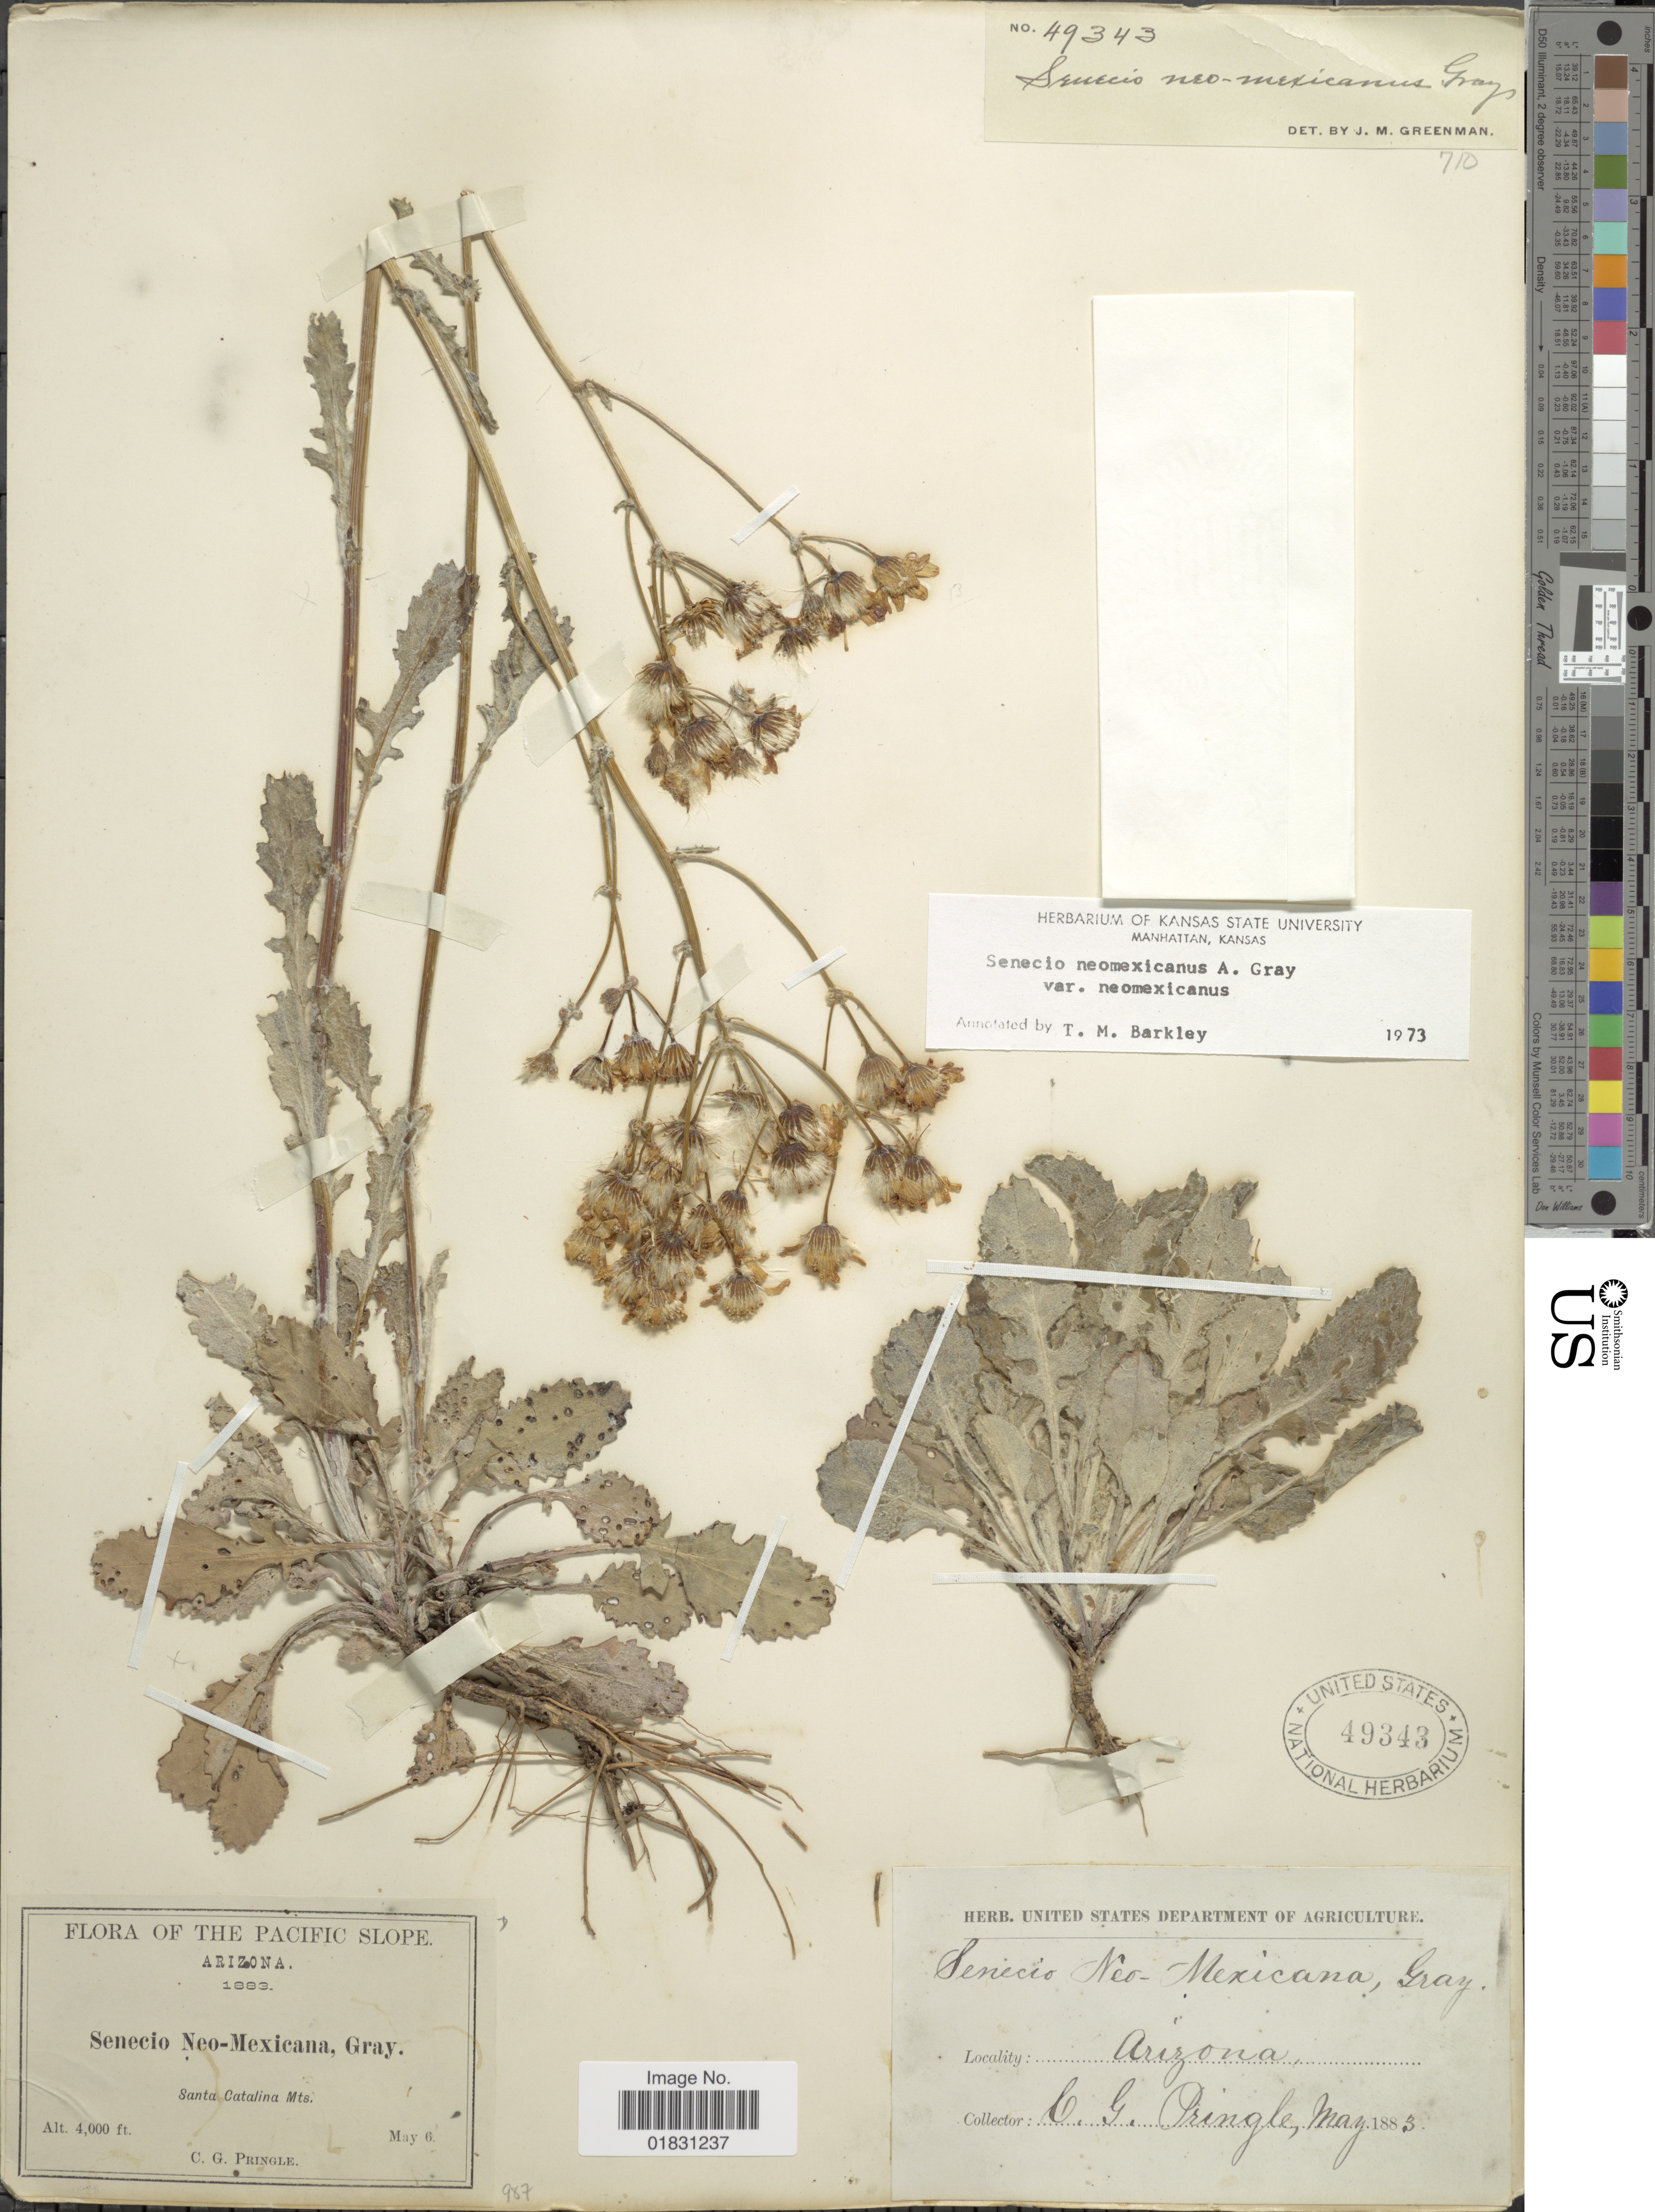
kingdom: Plantae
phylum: Tracheophyta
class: Magnoliopsida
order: Asterales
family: Asteraceae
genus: Packera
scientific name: Packera neomexicana var. neomexicana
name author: (A. Gray) W.A. Weber & Á. Löve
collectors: C. G. Pringle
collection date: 1883-05-06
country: United States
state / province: Arizona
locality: The Pacific Slope, Santa Catalina Mts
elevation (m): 1219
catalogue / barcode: US 49343